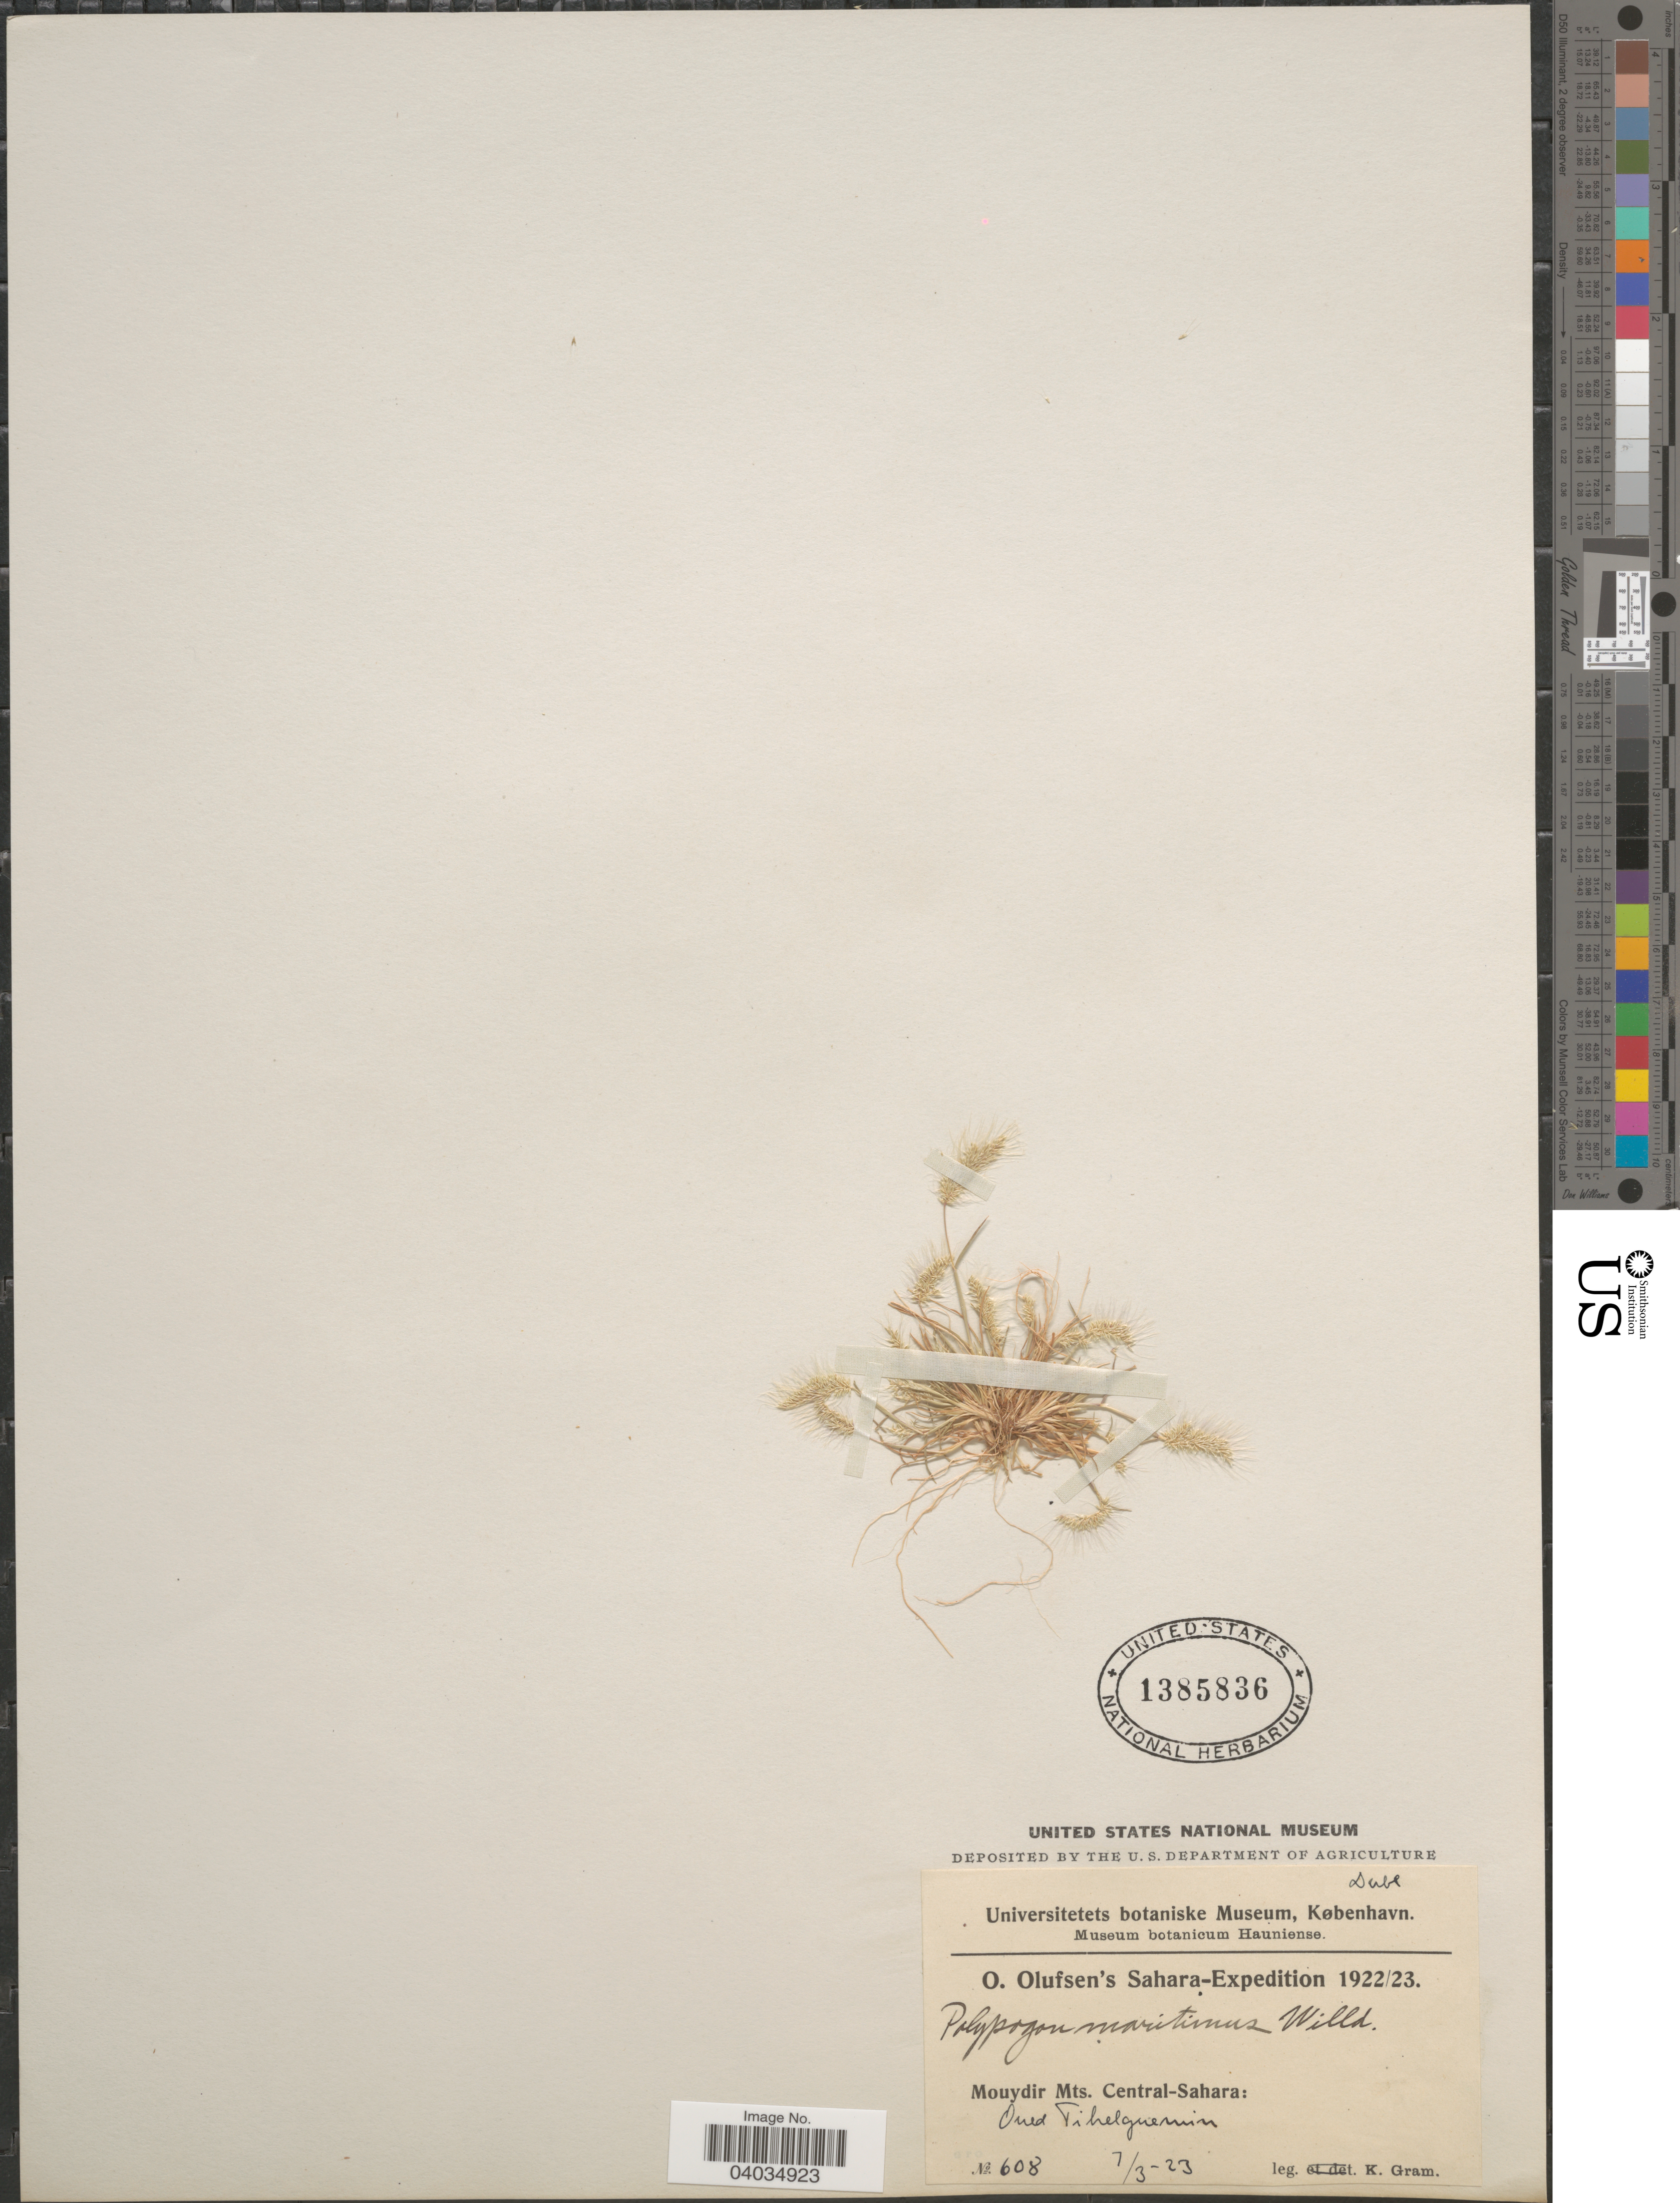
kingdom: Plantae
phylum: Tracheophyta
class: Liliopsida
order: Poales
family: Poaceae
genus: Polypogon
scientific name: Polypogon maritimus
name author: Willd.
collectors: K. Gram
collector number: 608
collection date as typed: Transcribed d/m/y: 7/3/23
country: Algeria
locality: Mouydir Mts. Central-Sahara: Oued Tihelguemin.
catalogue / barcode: US 1385836